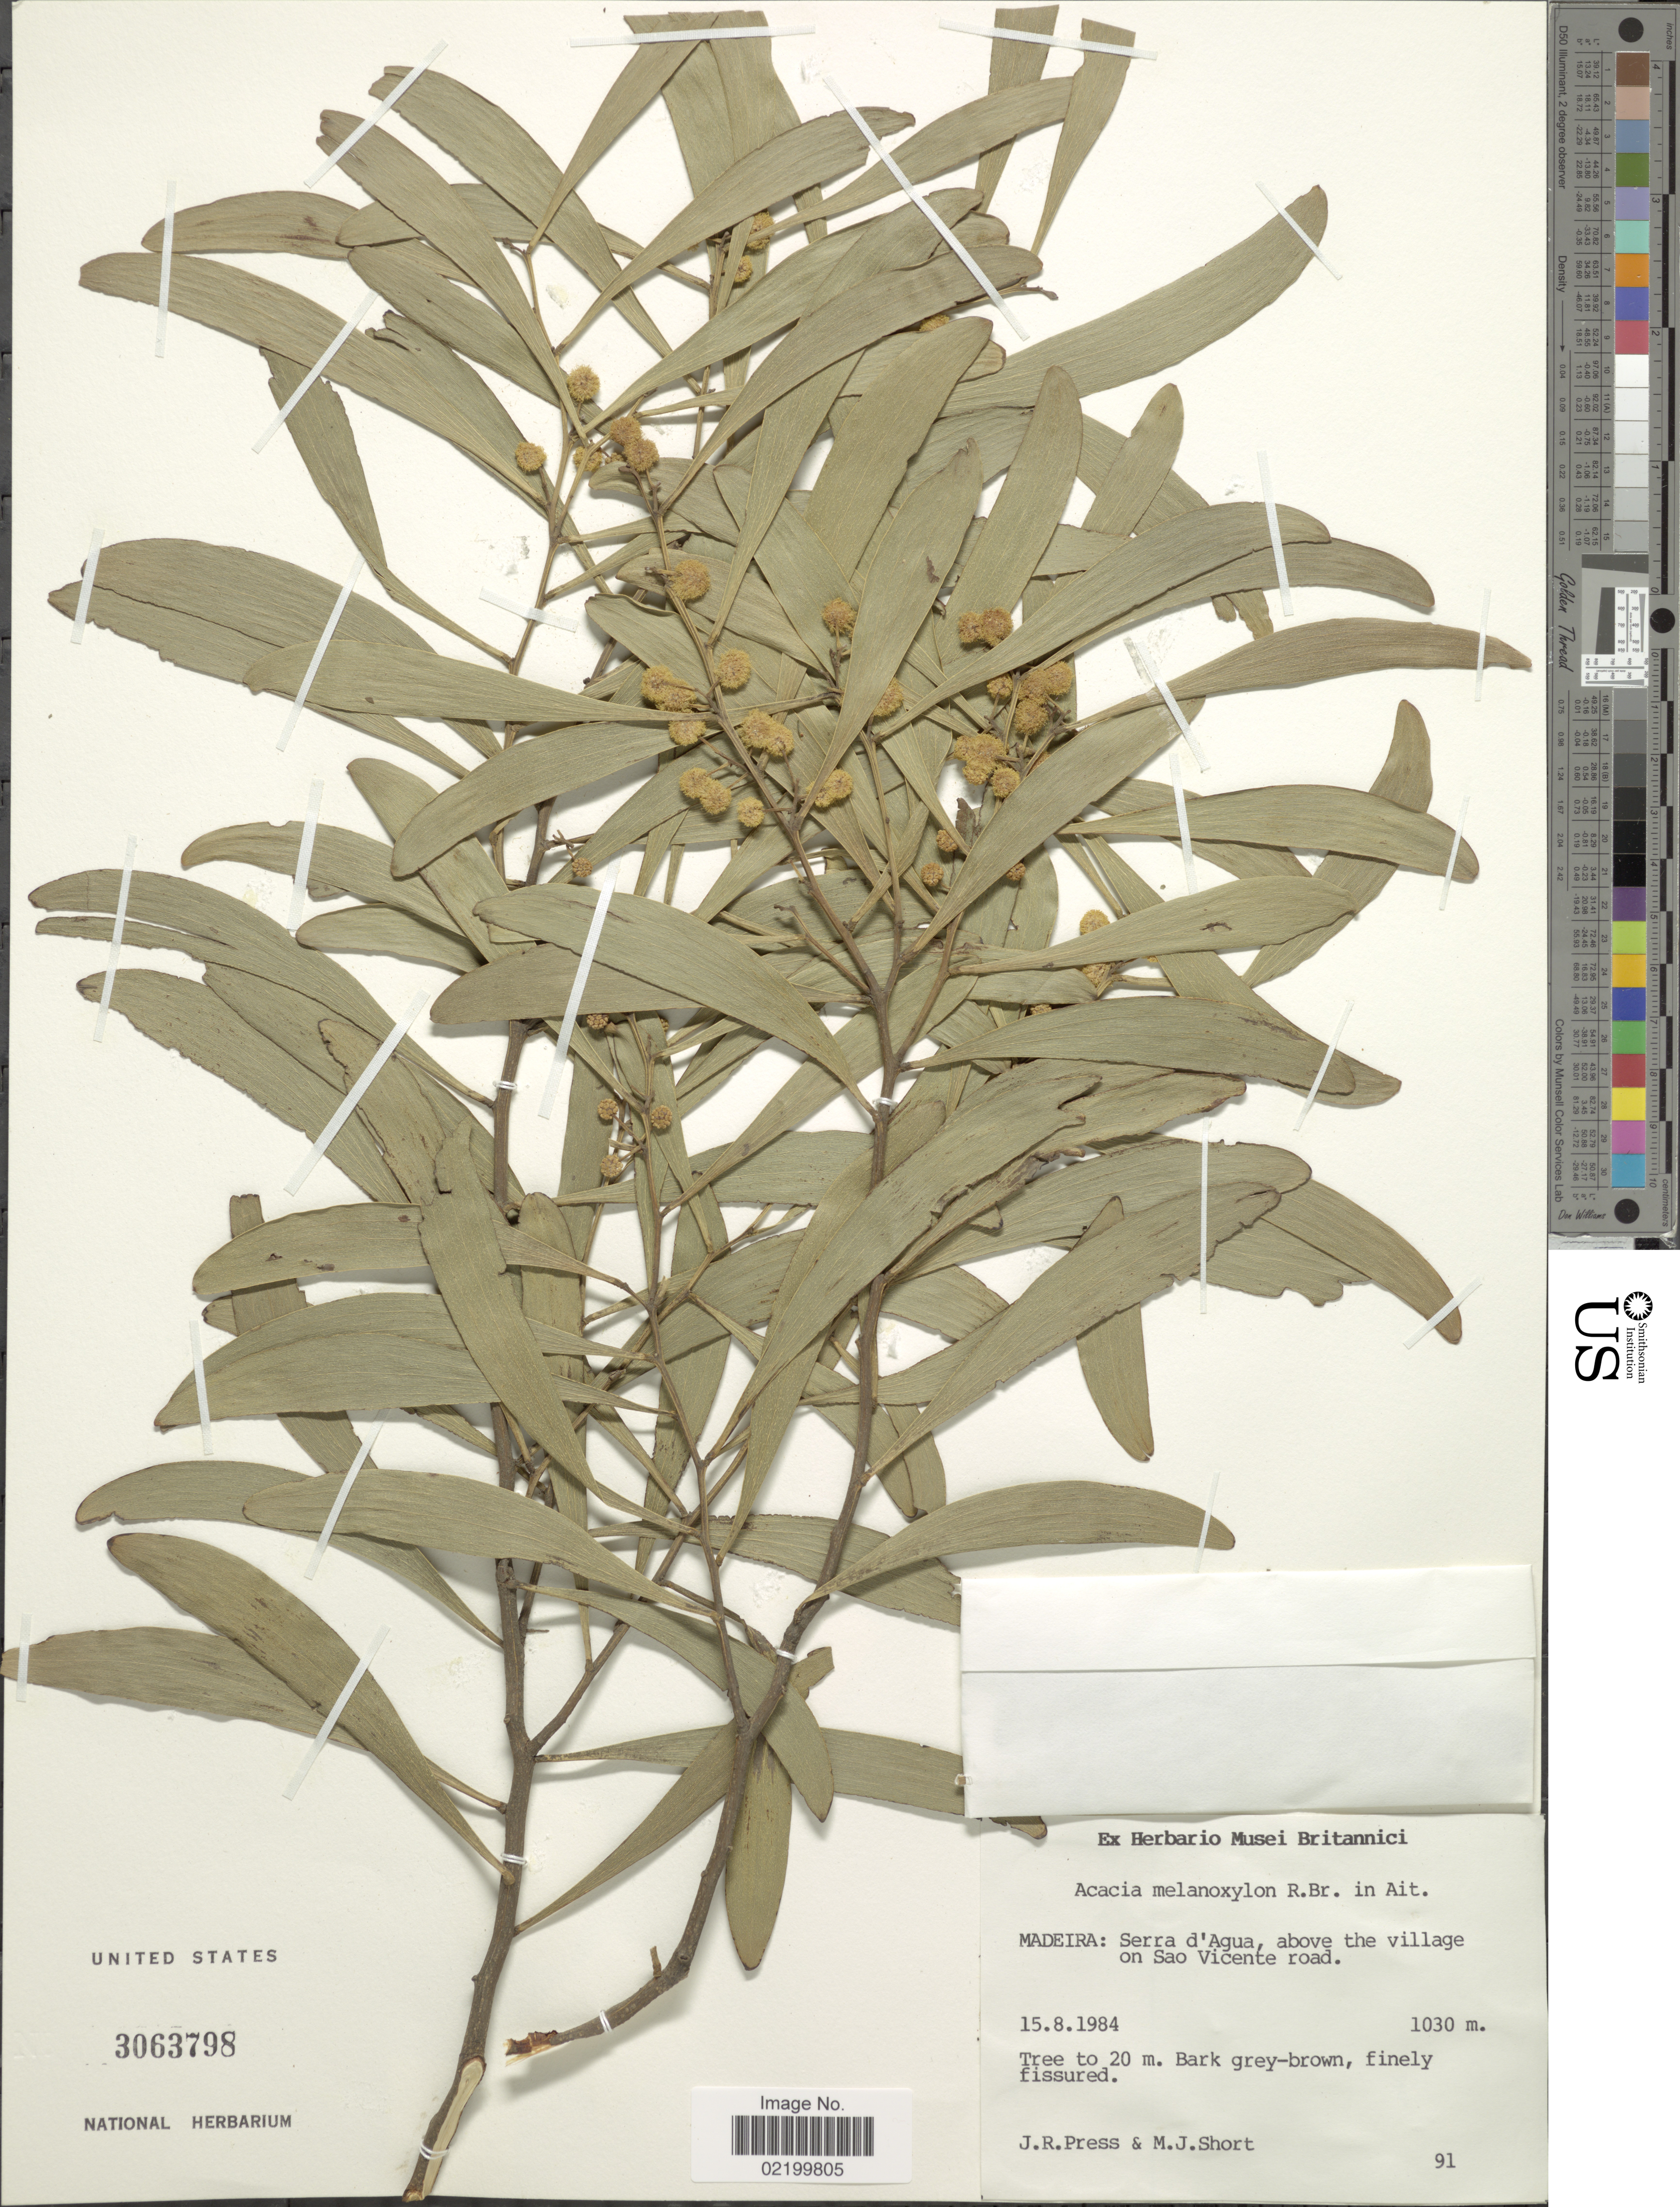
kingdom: Plantae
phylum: Tracheophyta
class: Magnoliopsida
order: Fabales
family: Fabaceae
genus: Acacia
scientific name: Acacia melanoxylon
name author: R. Br.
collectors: J. Press & M. Short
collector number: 91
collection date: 1984-08-15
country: Portugal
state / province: Madeira (Aut. Reg.)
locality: Madeira: Serra d'Agua, above the village on Sao Vicente road.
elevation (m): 1030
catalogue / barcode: US 3063798